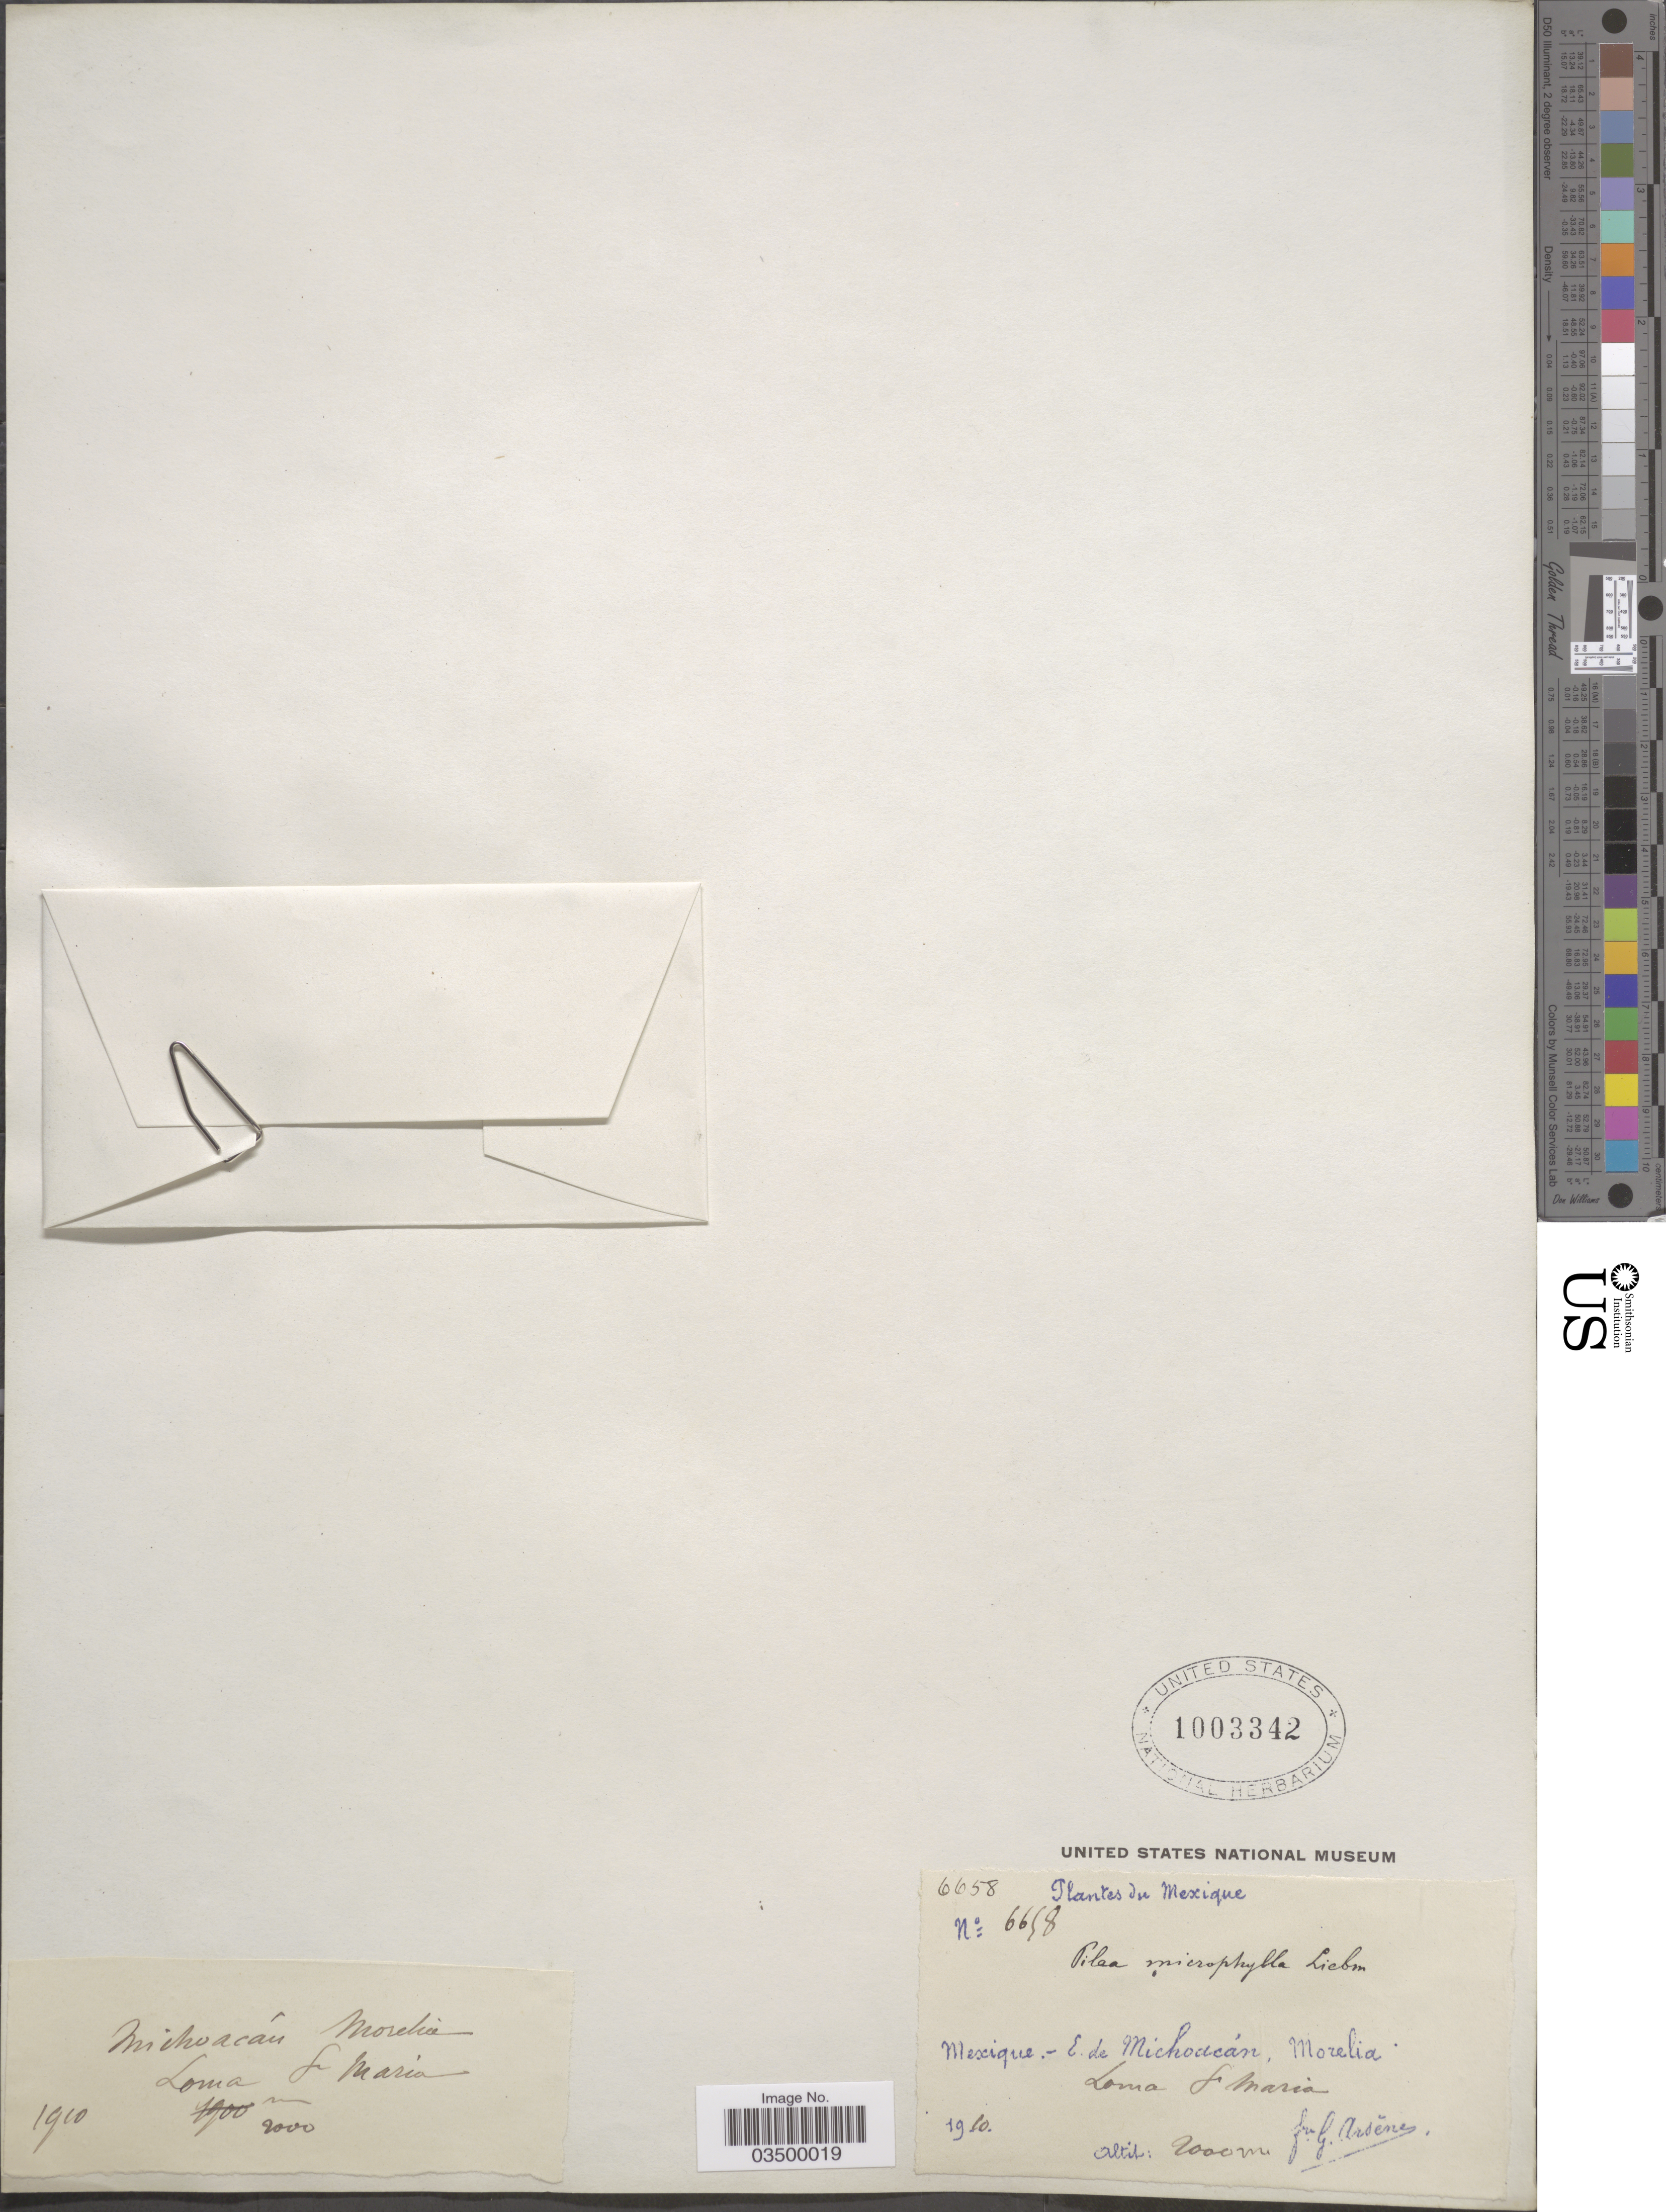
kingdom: Plantae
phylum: Tracheophyta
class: Magnoliopsida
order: Rosales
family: Urticaceae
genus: Pilea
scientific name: Pilea microphylla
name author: (L.) Liebm.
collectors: Bro. G. Arsène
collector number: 6658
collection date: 1910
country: Mexico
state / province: Michoacán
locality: E. de Michoacán, Morelia. Loma S. Maria.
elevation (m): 2000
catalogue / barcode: US 1003342